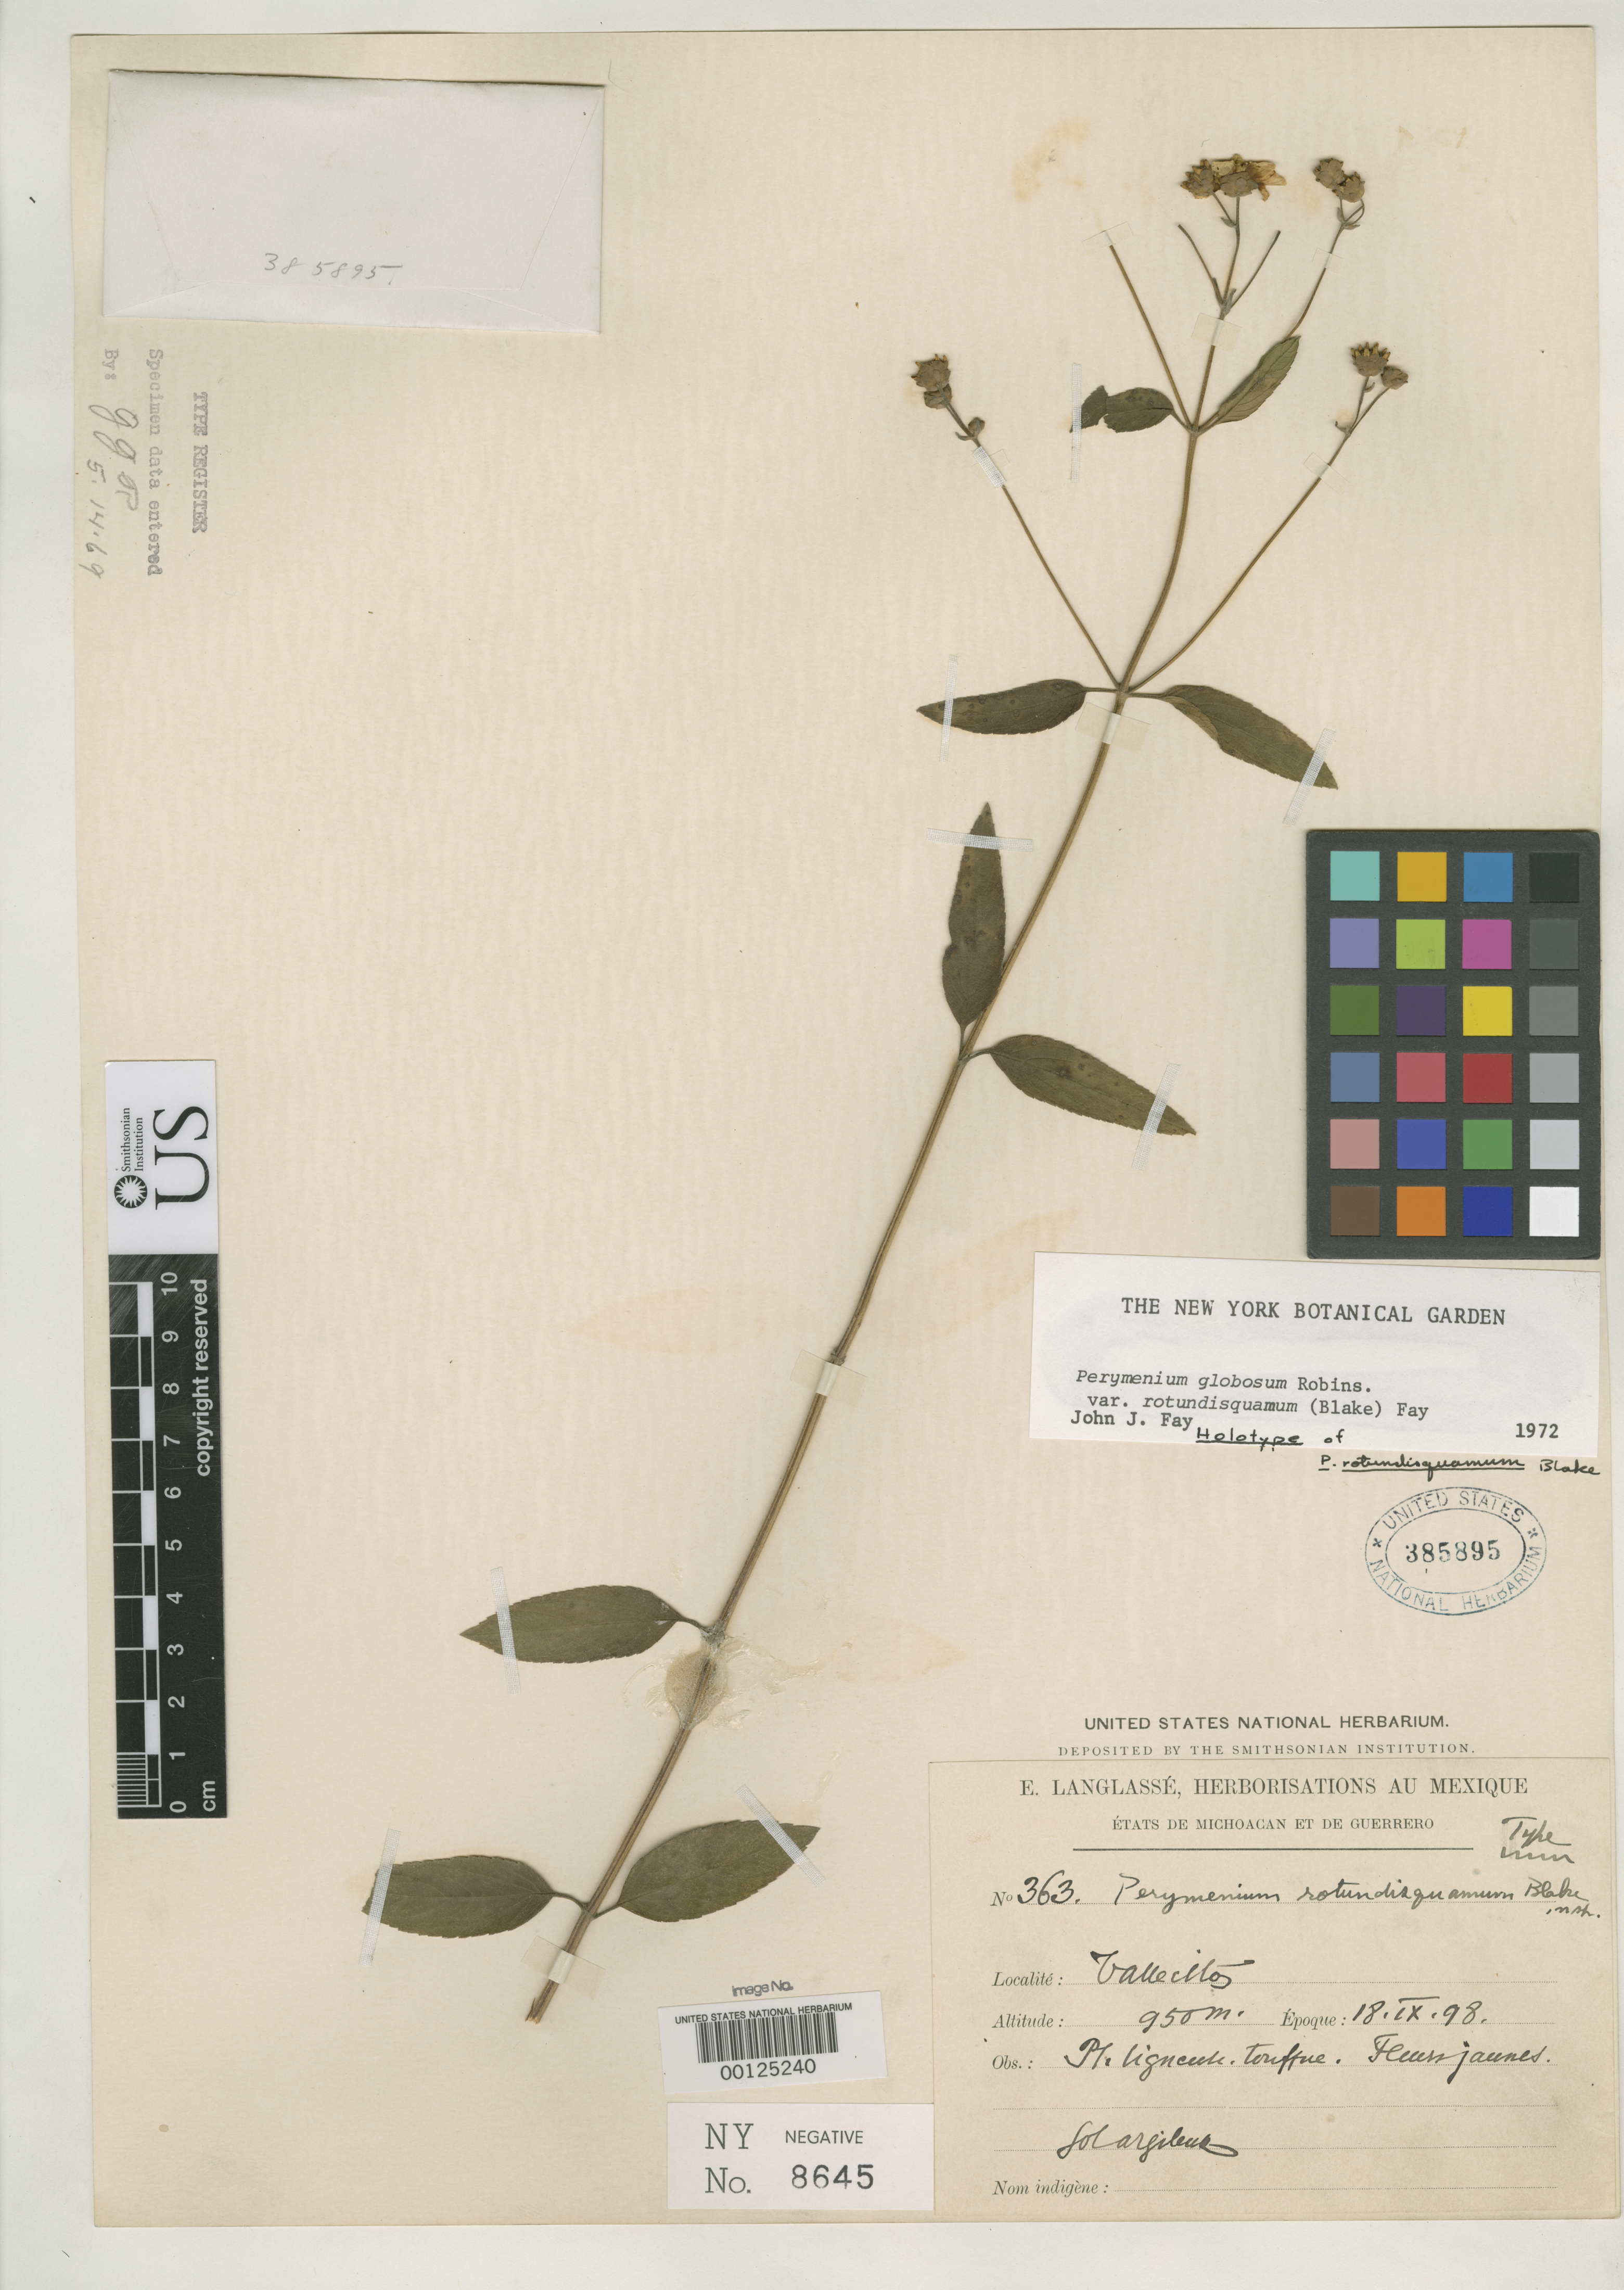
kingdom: Plantae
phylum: Tracheophyta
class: Magnoliopsida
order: Asterales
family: Asteraceae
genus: Perymenium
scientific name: Perymenium rotundisquamum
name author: S.F. Blake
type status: Holotype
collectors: E. Langlassé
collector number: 363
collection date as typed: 18 Sep 1898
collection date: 1898-09-18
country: Mexico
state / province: Guerrero / Michoacán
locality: Vallecito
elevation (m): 950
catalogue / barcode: US 385895